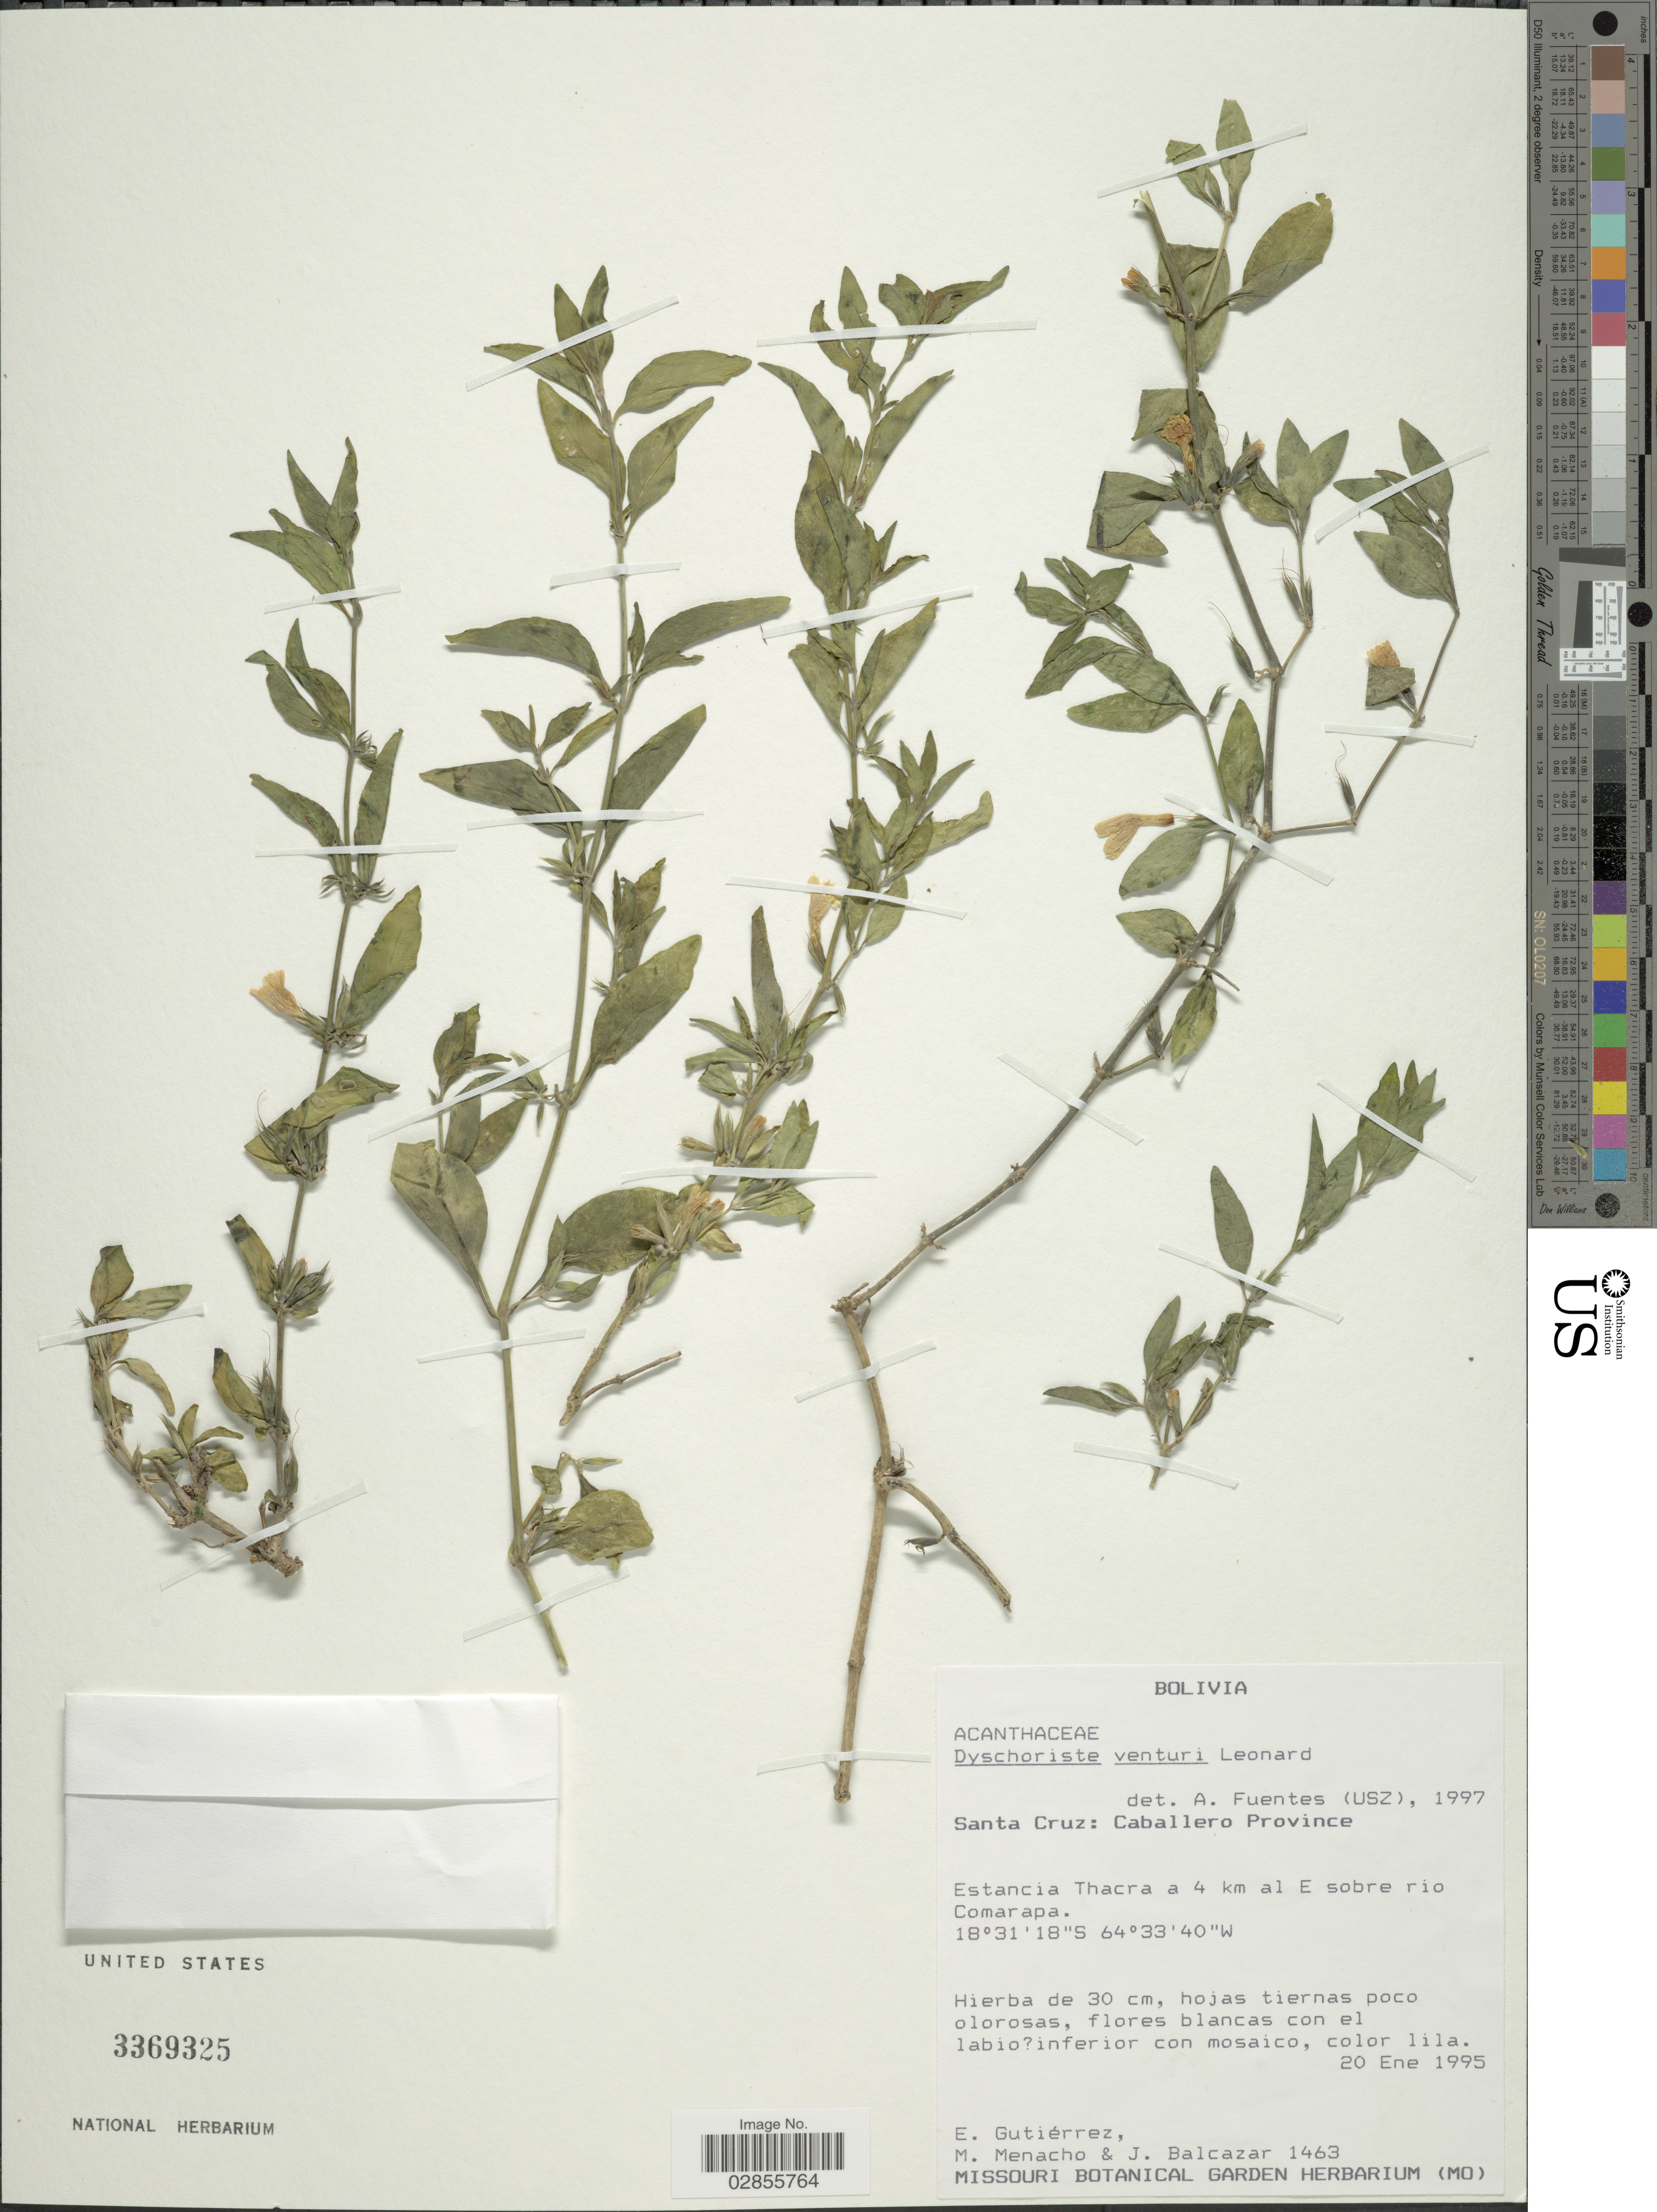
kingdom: Plantae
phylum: Tracheophyta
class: Magnoliopsida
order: Lamiales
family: Acanthaceae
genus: Dyschoriste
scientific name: Dyschoriste venturii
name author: Leonard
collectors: E. Gutiérrez, M. Menacho & J. Balcazar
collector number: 1463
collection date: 1995-01-20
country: Bolivia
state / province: Santa Cruz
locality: Caballero Province. Estancia Thacra a 4 km al E sobre rio Comarapa.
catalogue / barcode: US 3369325